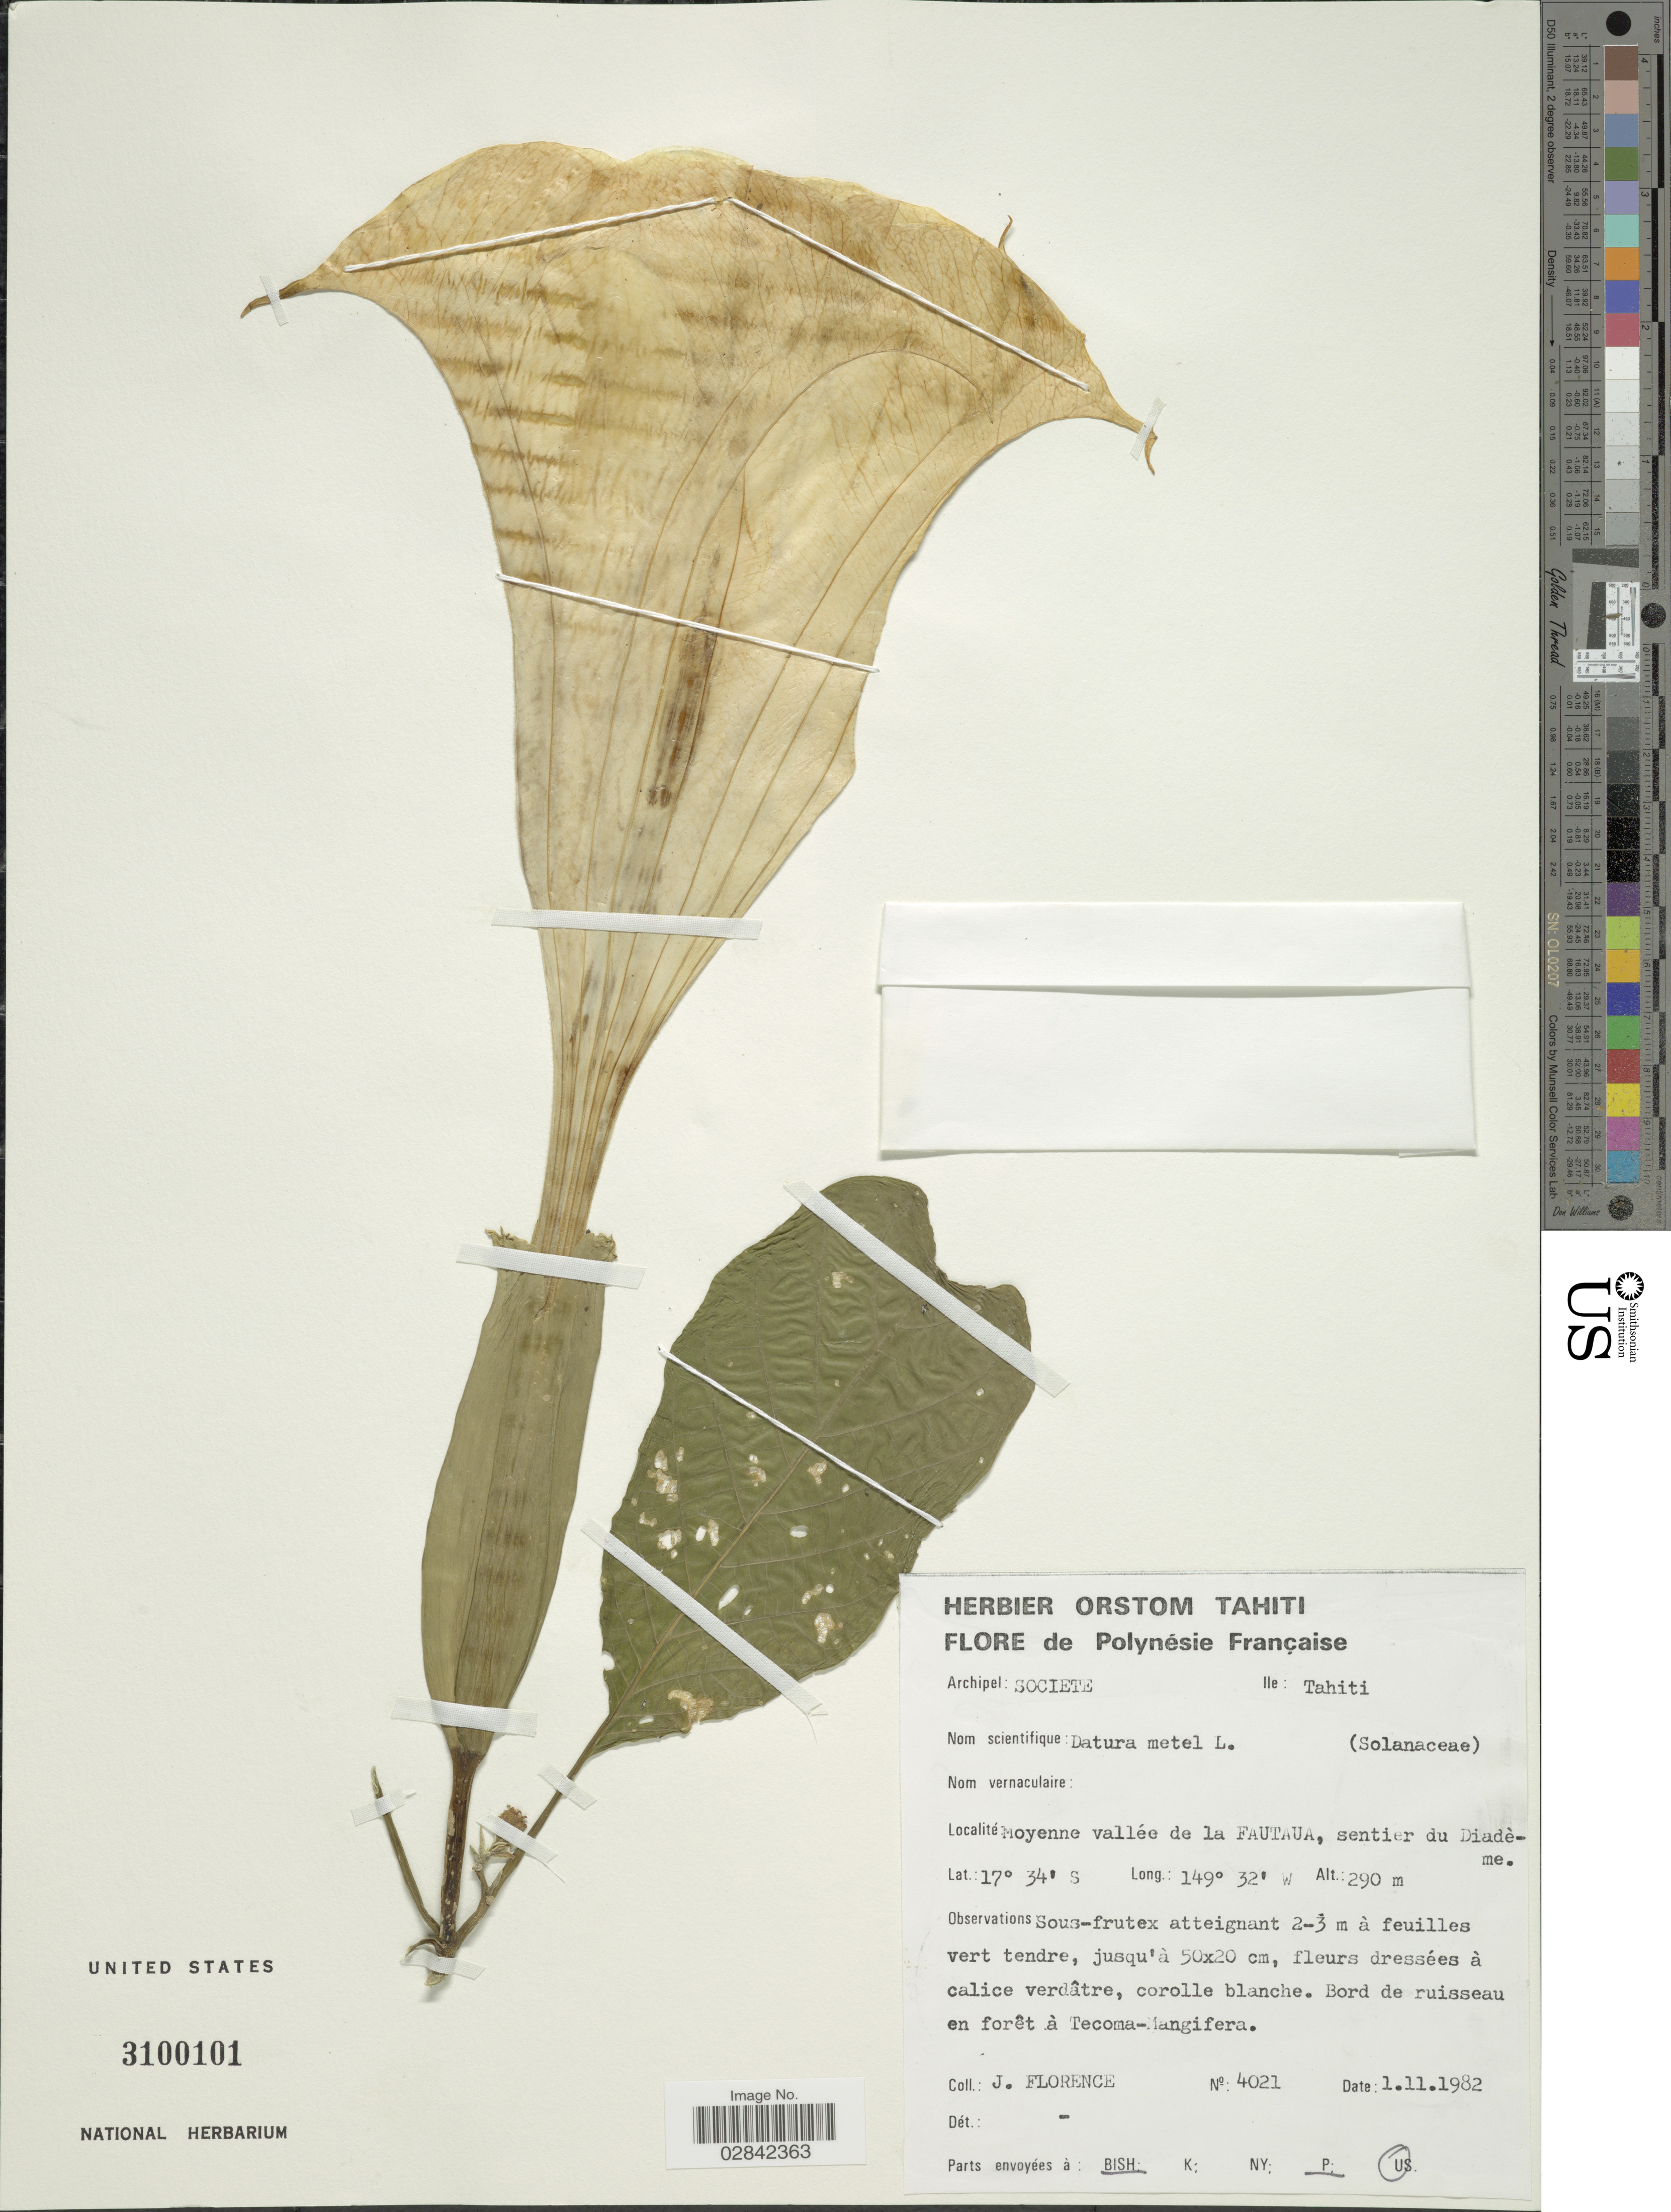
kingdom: Plantae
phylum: Tracheophyta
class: Magnoliopsida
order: Solanales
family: Solanaceae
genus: Datura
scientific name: Datura metel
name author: L.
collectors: J. Florence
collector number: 4021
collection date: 1982-11-01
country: French Polynesia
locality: Archipel: Societe, Ile: Tahiti, Moyenne vallée de la Fautaua, sentier du Diadème.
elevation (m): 290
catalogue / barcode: US 3100101